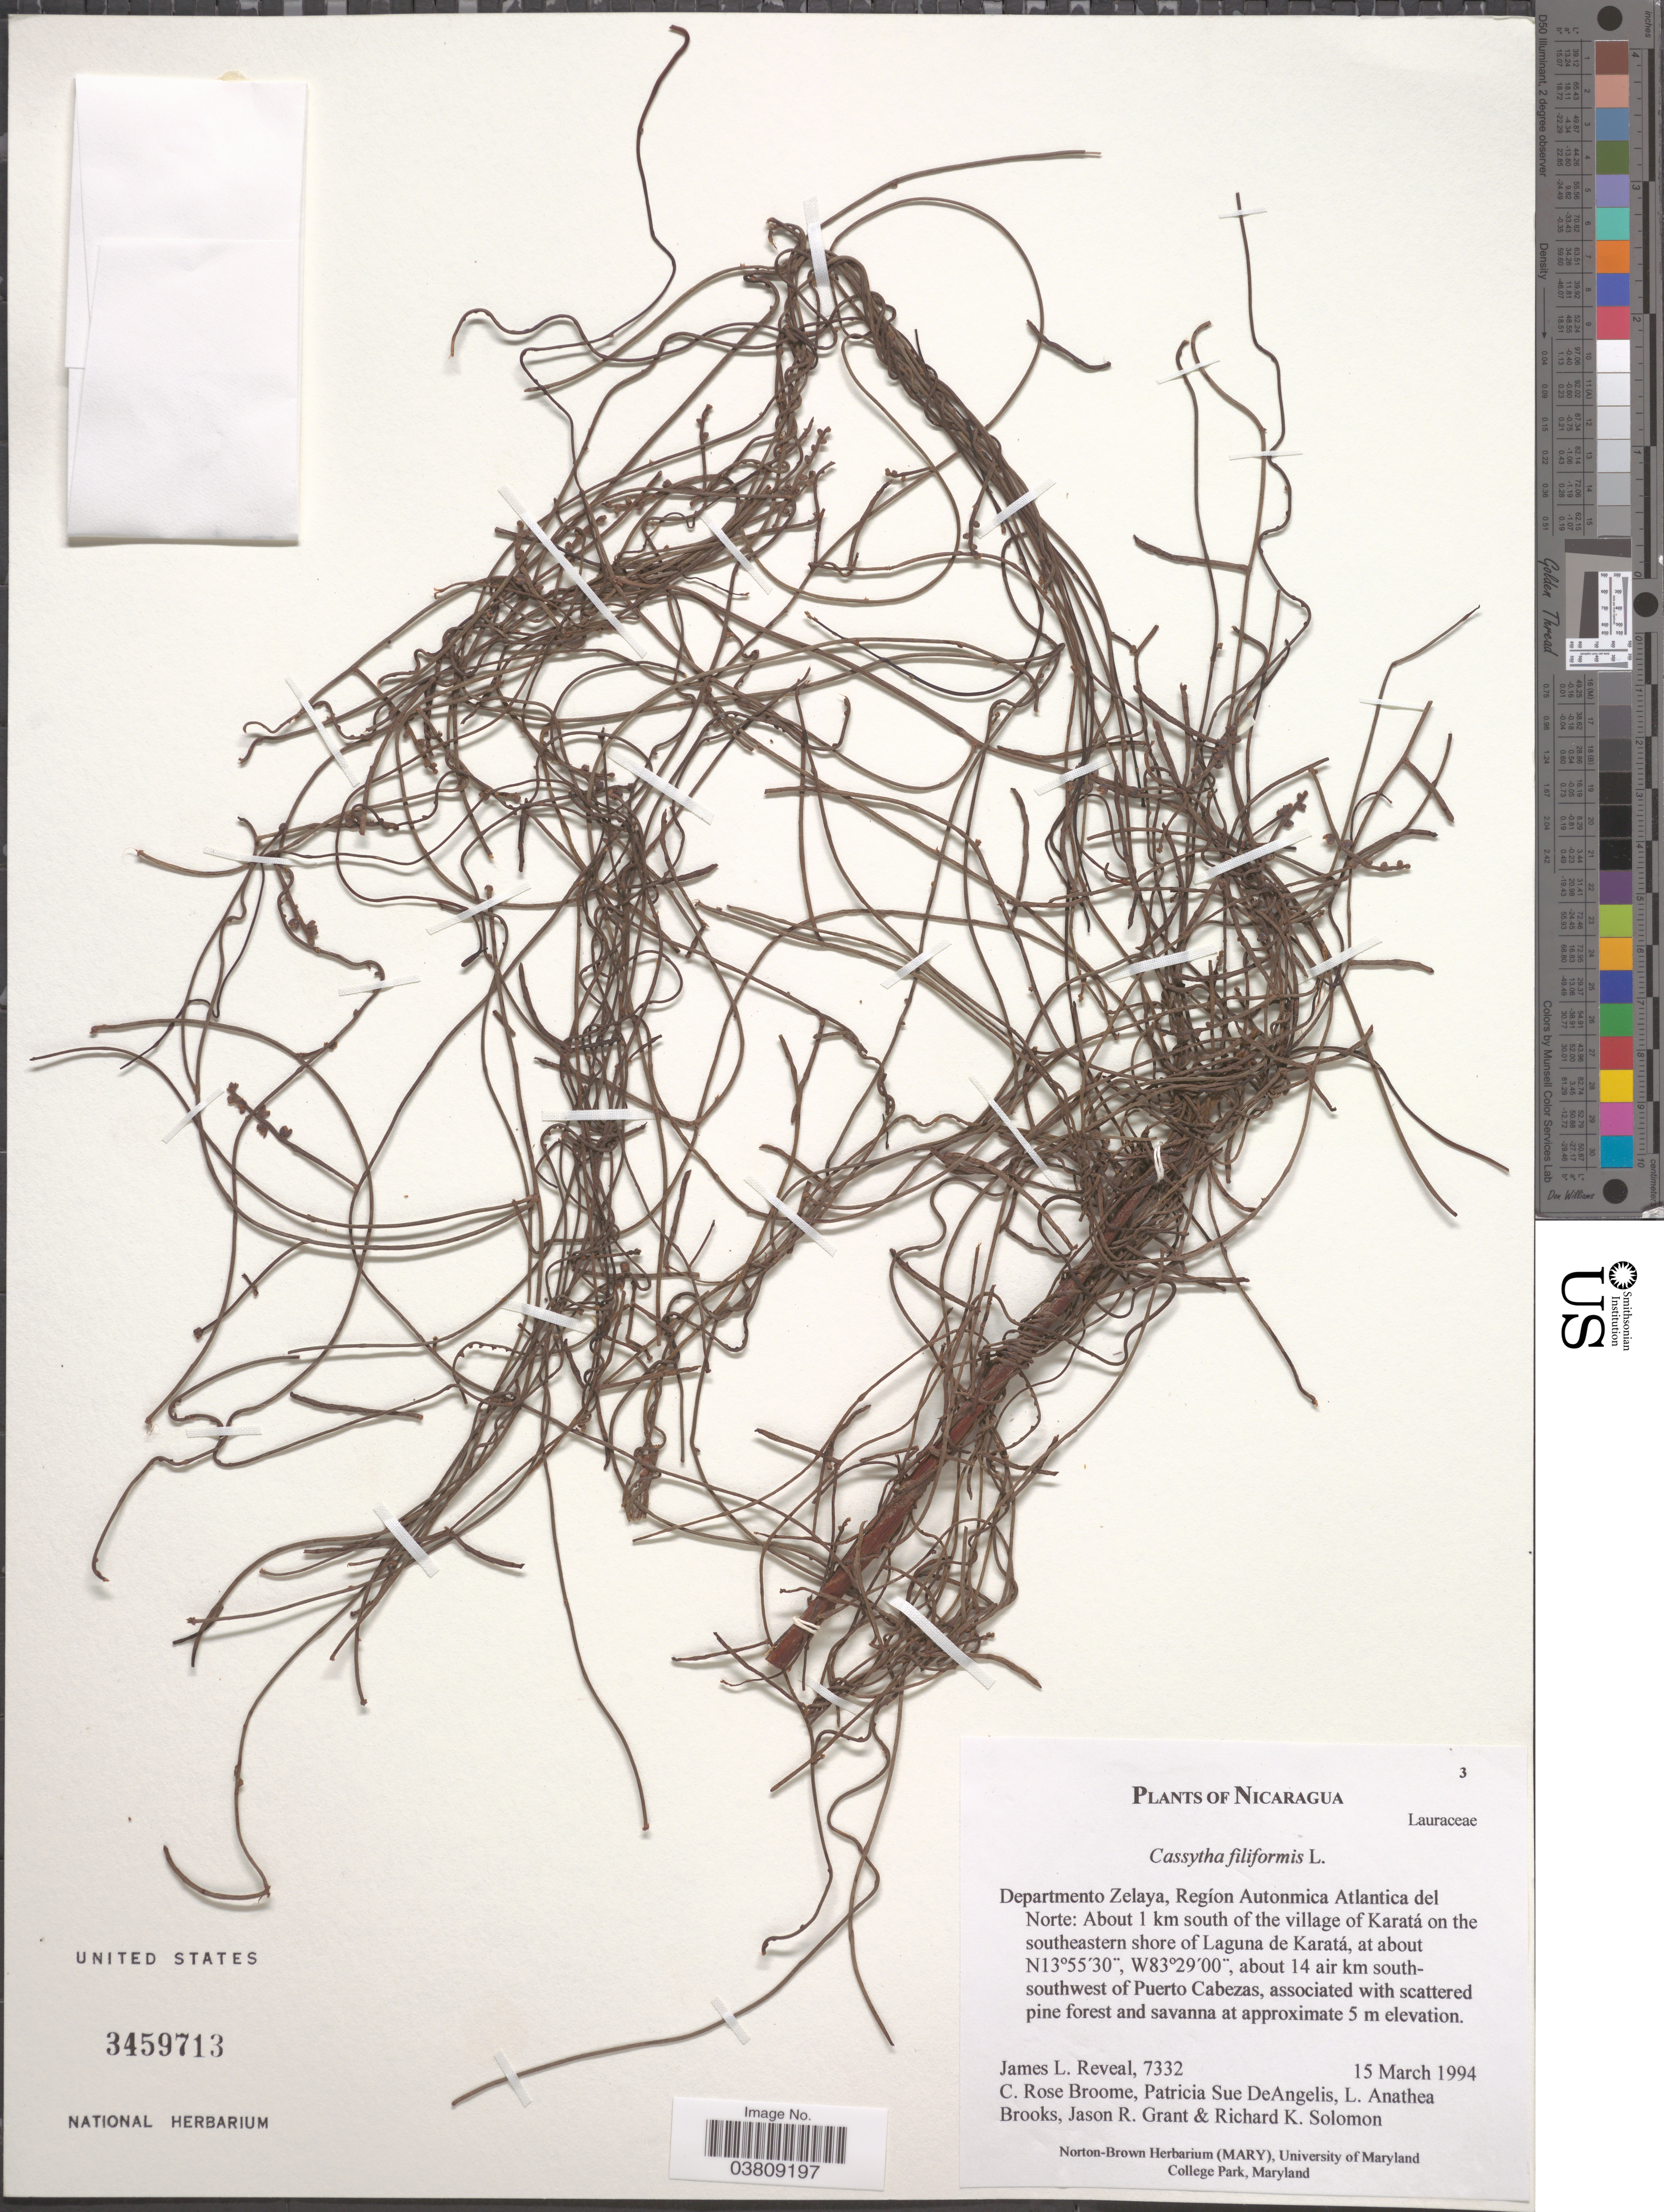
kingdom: Plantae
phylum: Tracheophyta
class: Magnoliopsida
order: Laurales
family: Lauraceae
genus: Cassytha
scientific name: Cassytha filiformis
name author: L.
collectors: J. L. Reveal, C. R. Broome, P. DeAngelis, L. Brooks & et al.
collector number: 7332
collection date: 1994-03-15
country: Nicaragua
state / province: Atlántico Norte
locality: Departmento Zelaya, Regíon Autonmica Atlantica del Norte: About 1 km south of the village of Karatá on the southeastern shore of Laguna de Karatá, about 14 air km south-southwest of Puerto Cabezas.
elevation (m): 5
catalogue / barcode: US 3459713